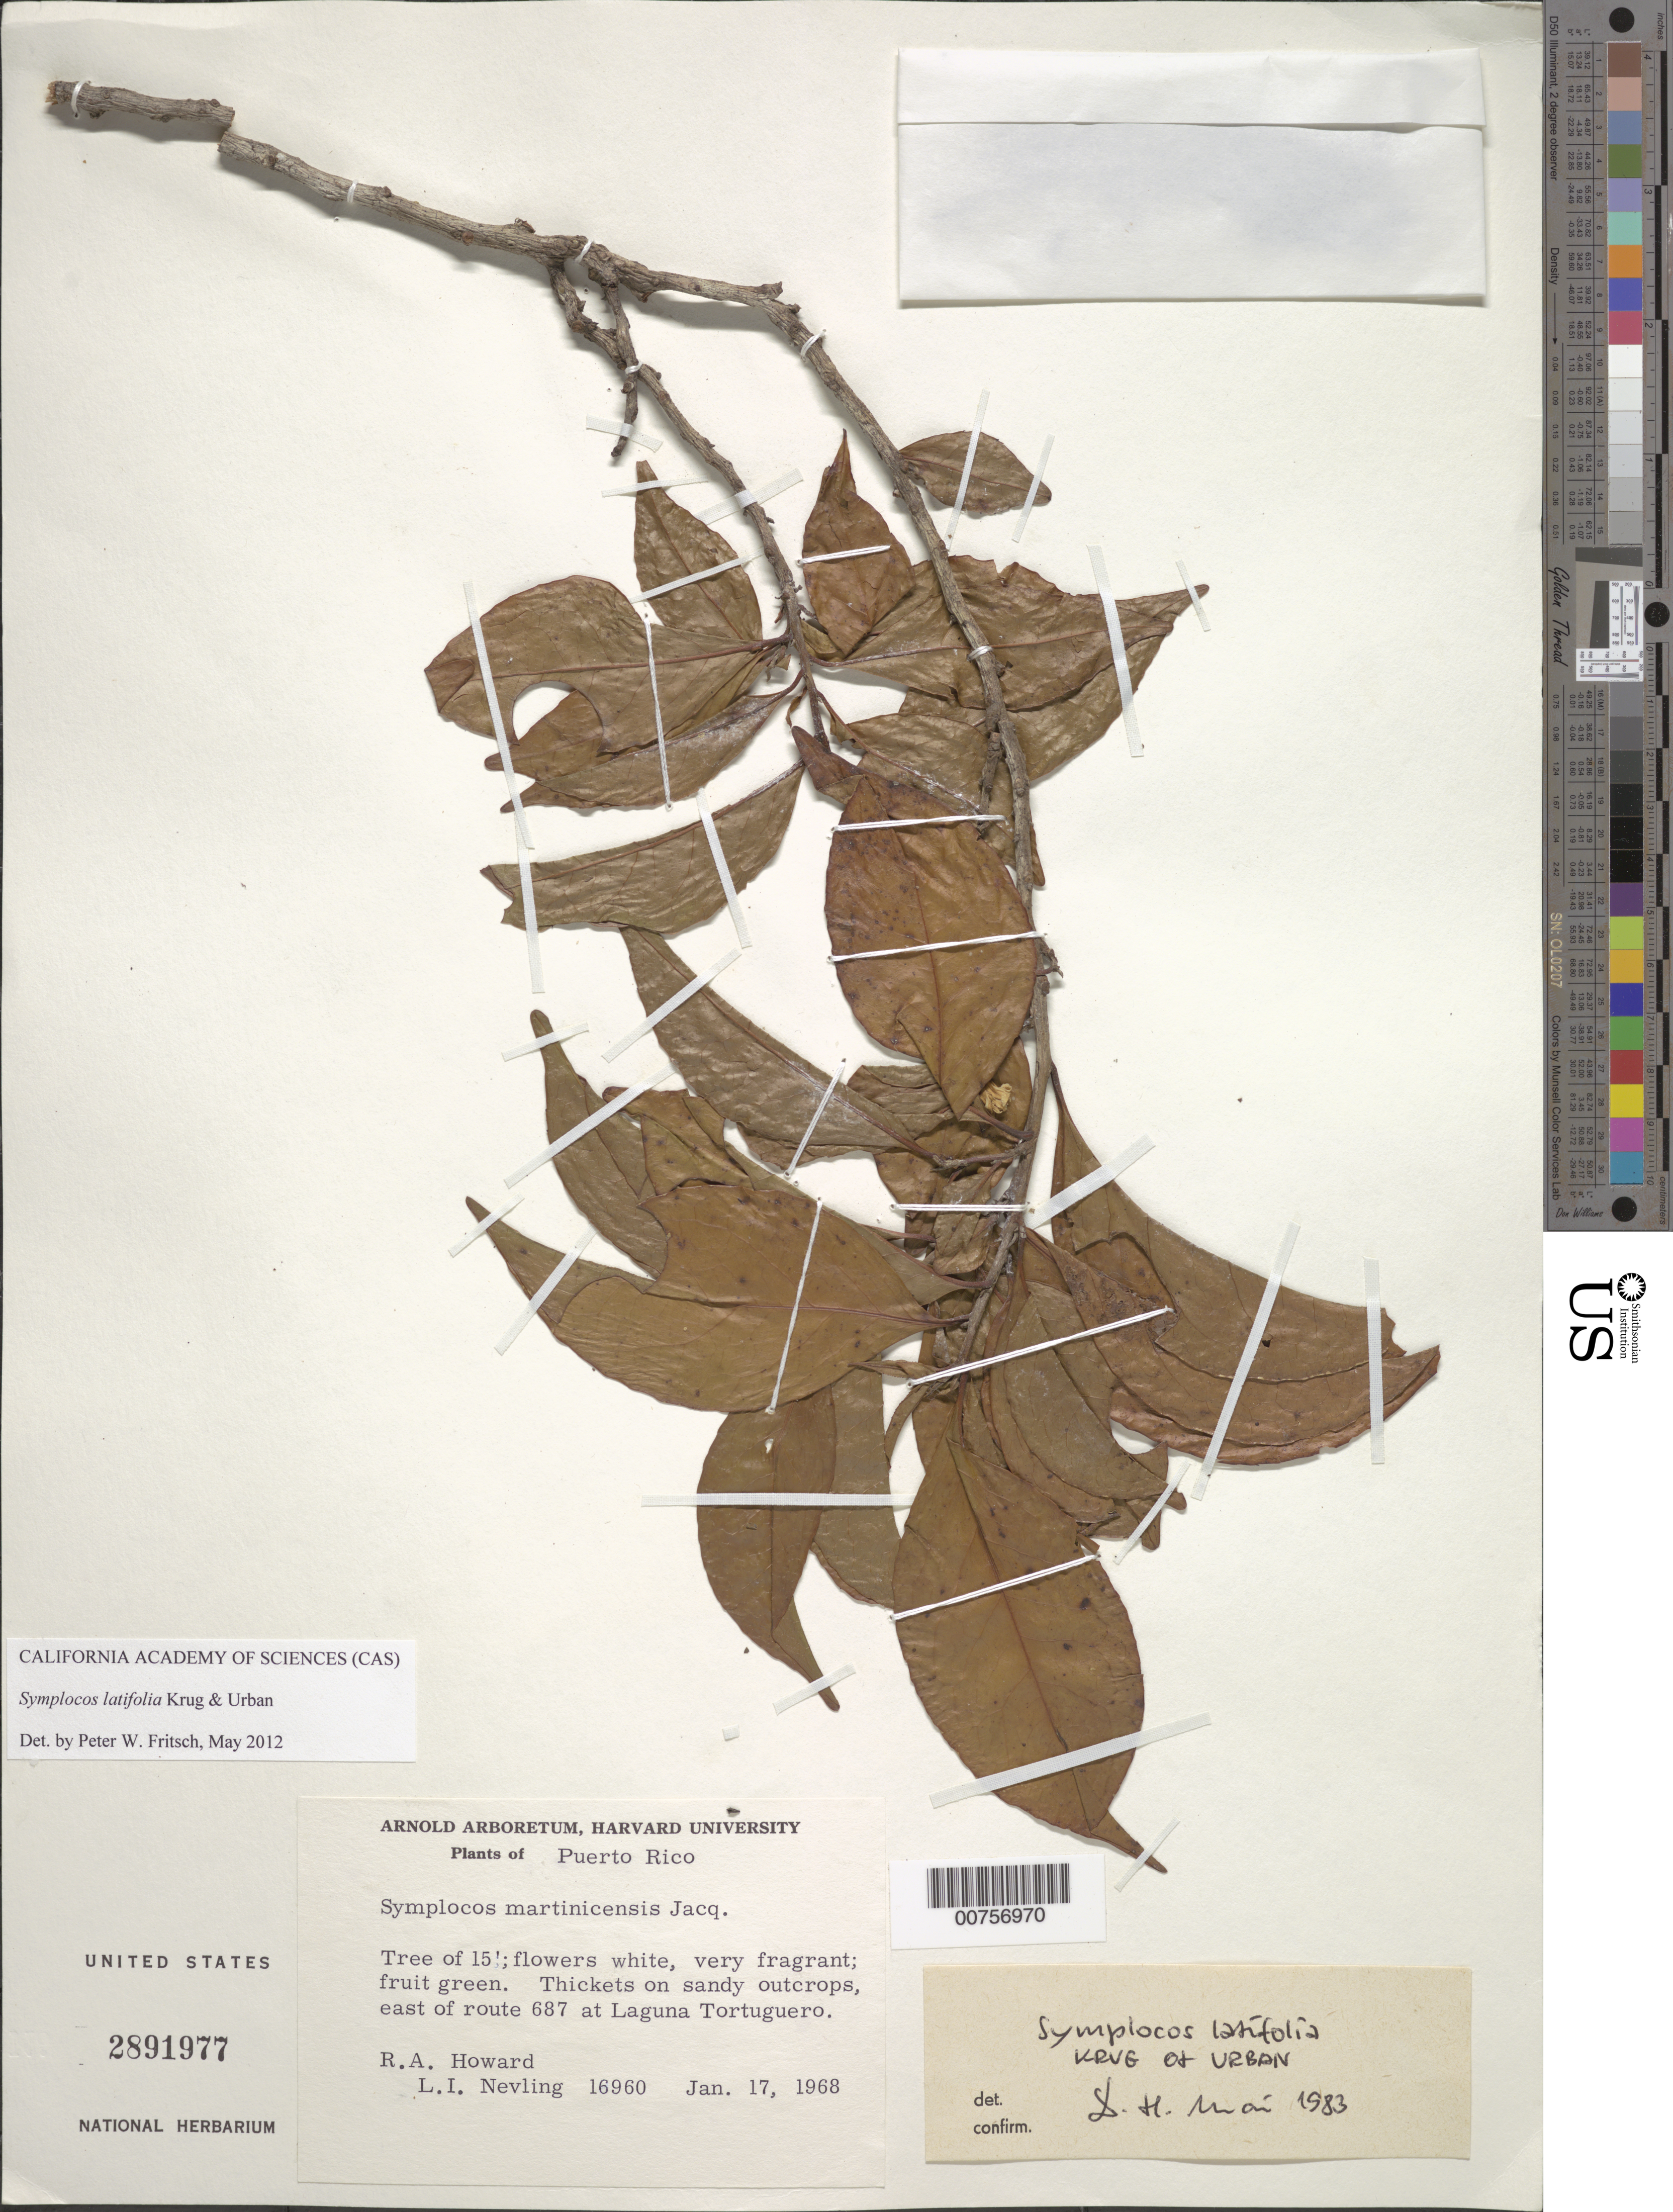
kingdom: Plantae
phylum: Tracheophyta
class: Magnoliopsida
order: Ericales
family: Symplocaceae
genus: Symplocos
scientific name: Symplocos latifolia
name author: Krug & Urb.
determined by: Fritsch, Peter W.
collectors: R. A. Howard & L. Nevling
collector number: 16960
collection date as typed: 17 Jan 1968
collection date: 1968-01-17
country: Puerto Rico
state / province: Vega Baja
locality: East of Rte 687 at Laguna Tortuguero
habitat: Thickets on sandy outcrops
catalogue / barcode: US 2891977